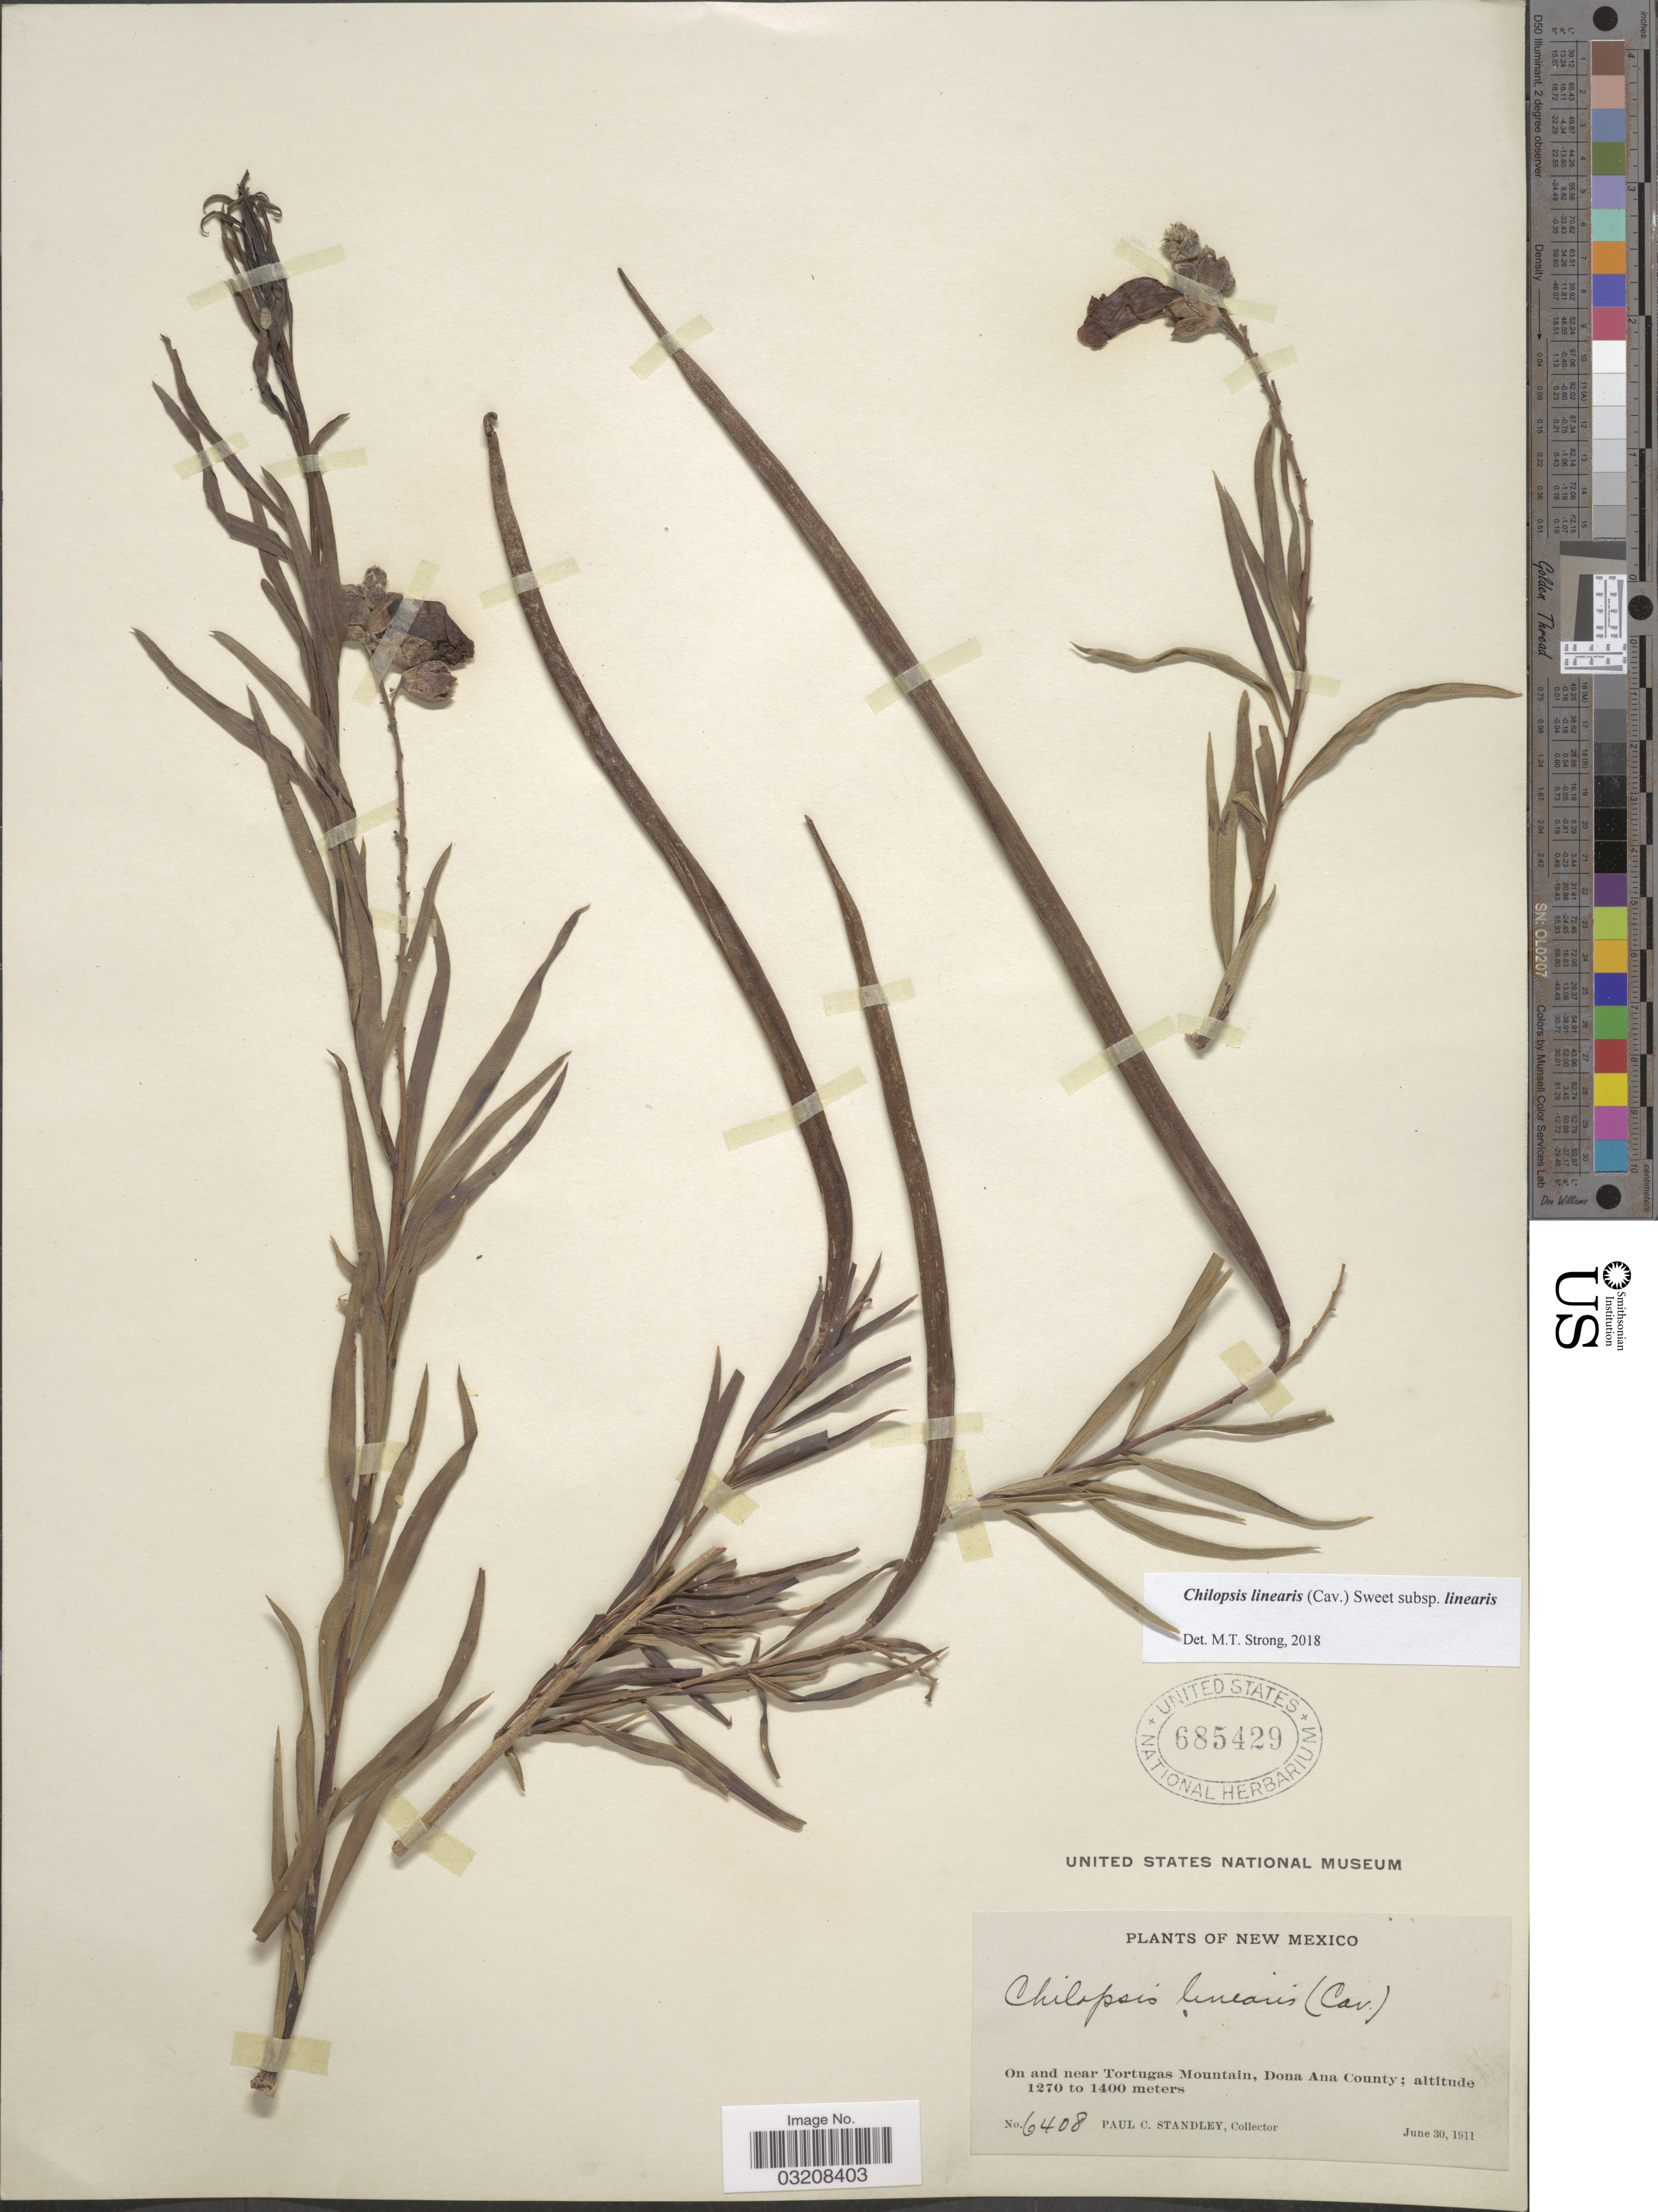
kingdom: Plantae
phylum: Tracheophyta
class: Magnoliopsida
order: Lamiales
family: Bignoniaceae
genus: Chilopsis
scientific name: Chilopsis linearis subsp. linearis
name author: (Cav.) Sweet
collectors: P. C. Standley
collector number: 6408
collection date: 1911-06-30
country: United States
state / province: New Mexico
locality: On and near Tortugas Mountain, Dona Ana County.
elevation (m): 1270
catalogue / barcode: US 685429